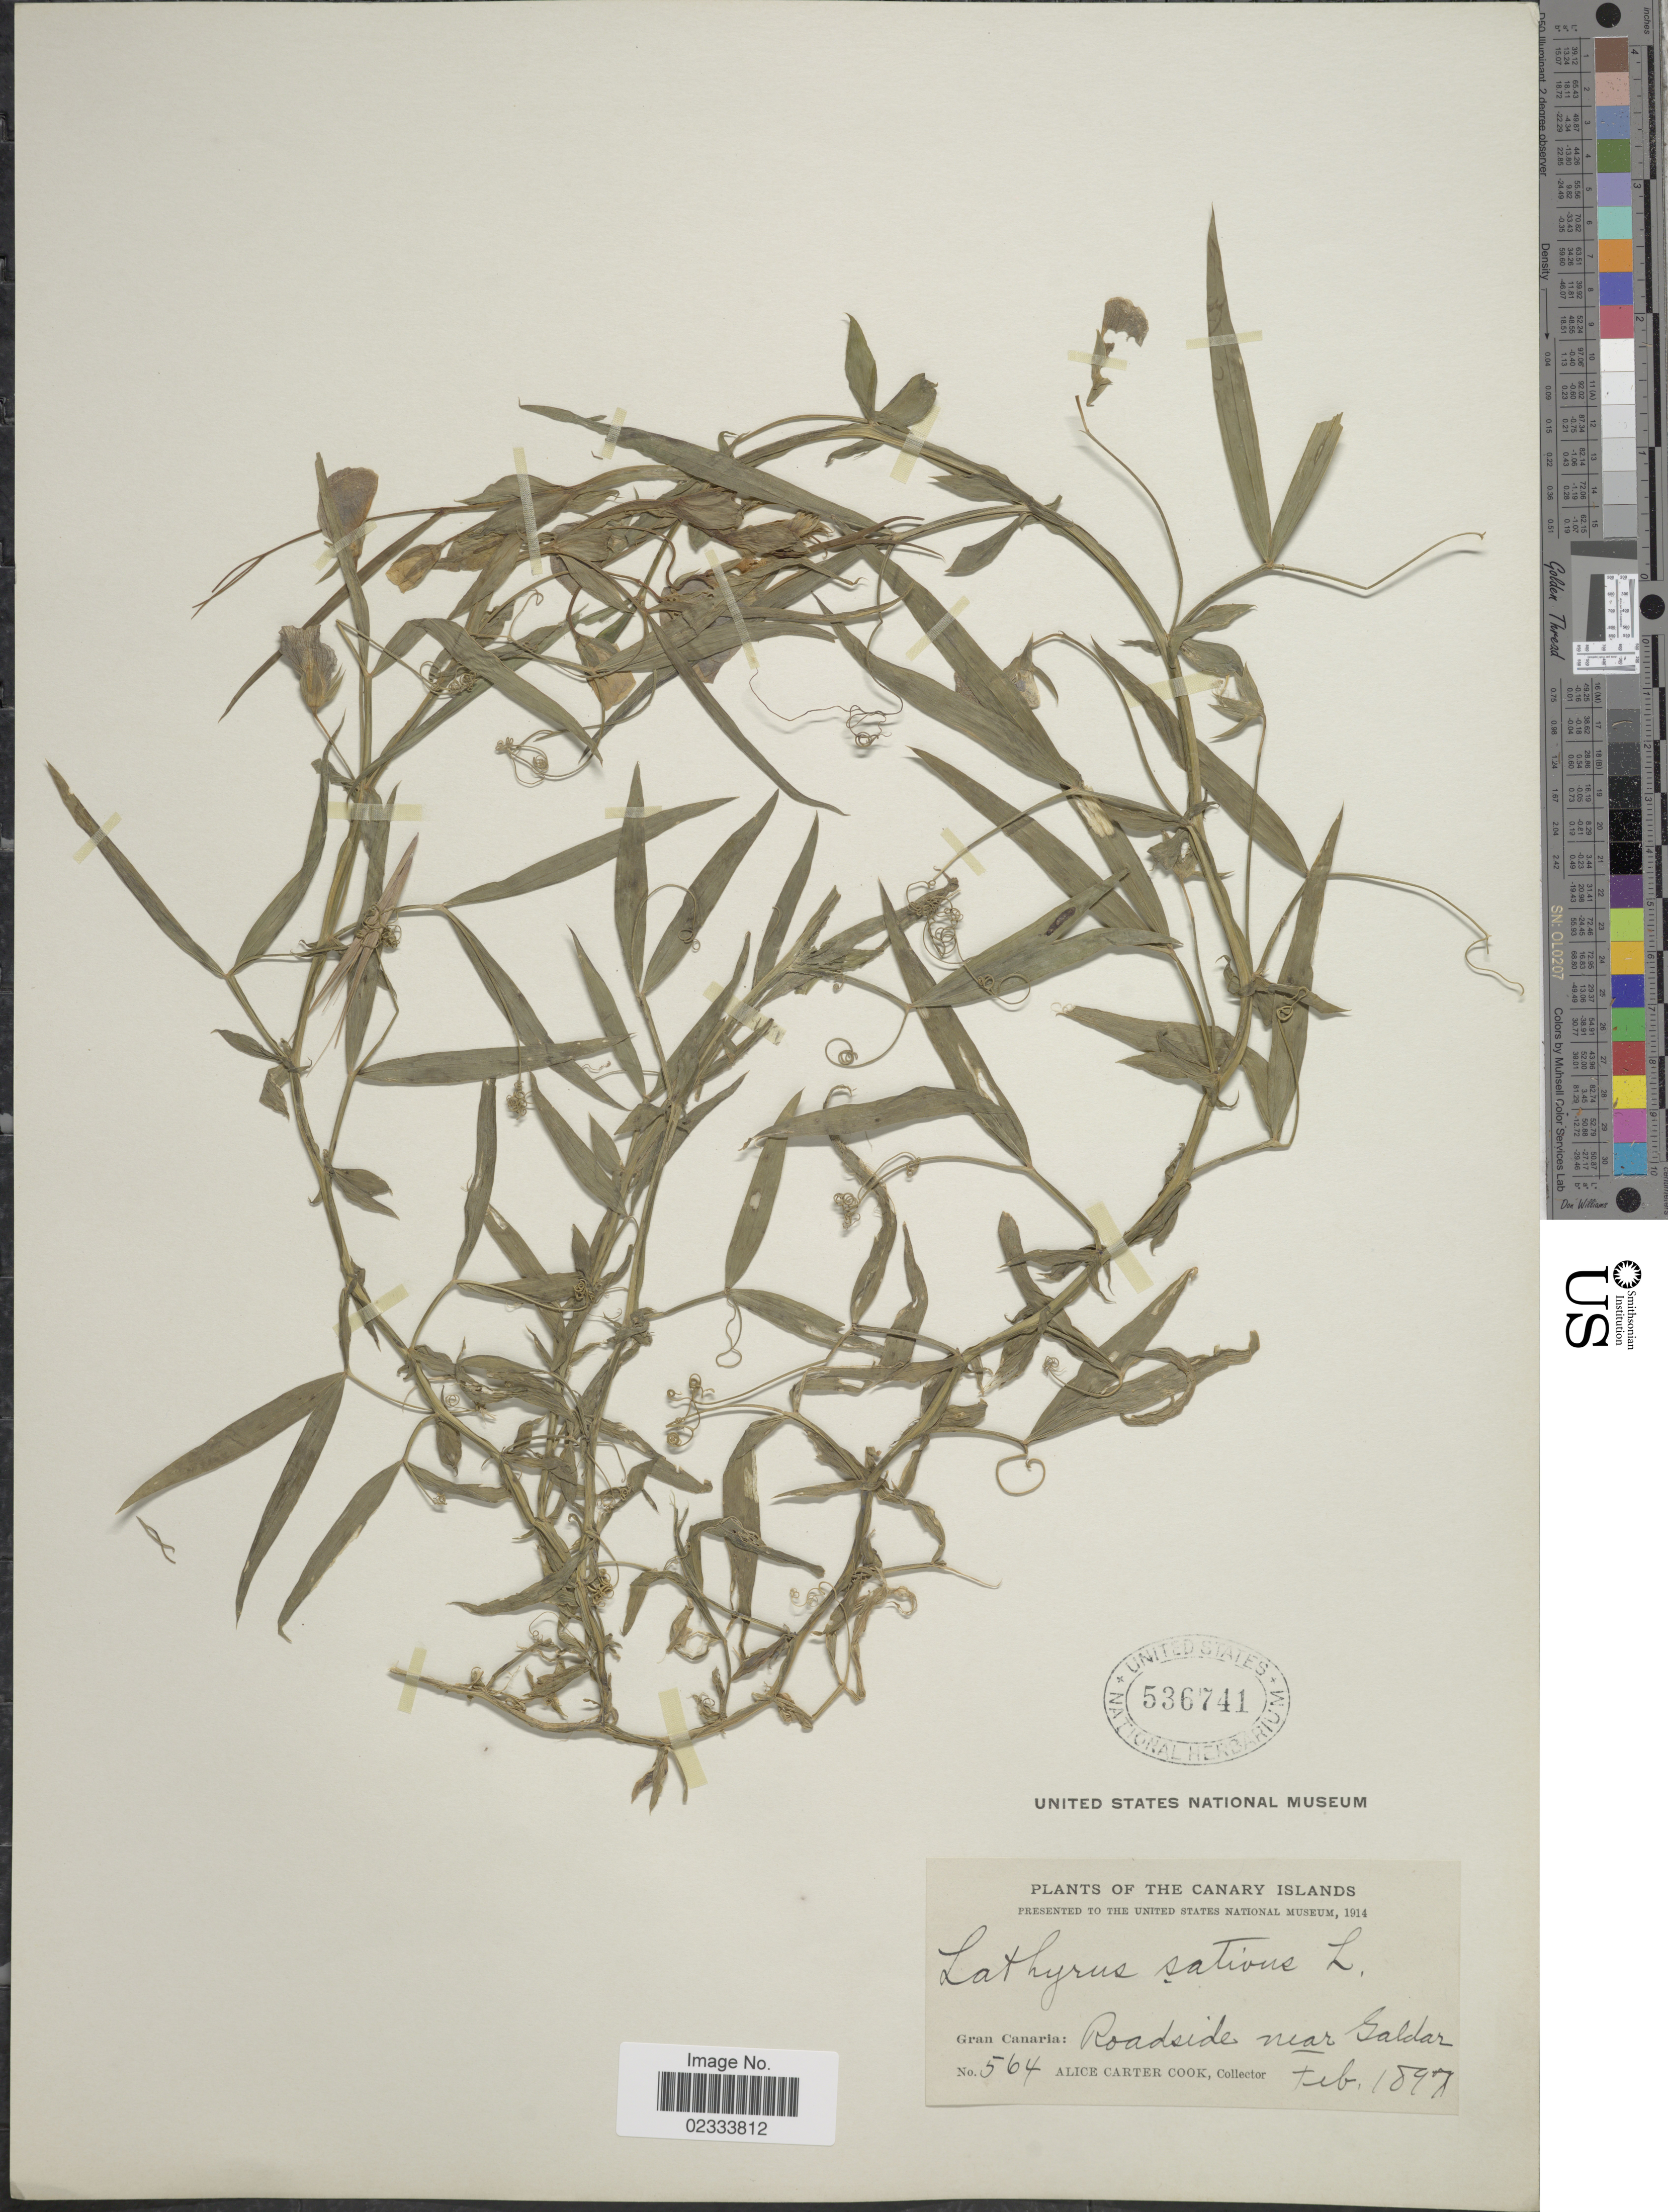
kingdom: Plantae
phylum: Tracheophyta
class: Magnoliopsida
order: Fabales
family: Fabaceae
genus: Lathyrus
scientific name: Lathyrus sativus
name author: L.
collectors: Alice C. Cook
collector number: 564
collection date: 1897-02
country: Spain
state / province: Canarias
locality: Canary Islands, Gran Canaria: roadside near Saldar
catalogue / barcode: US 536741